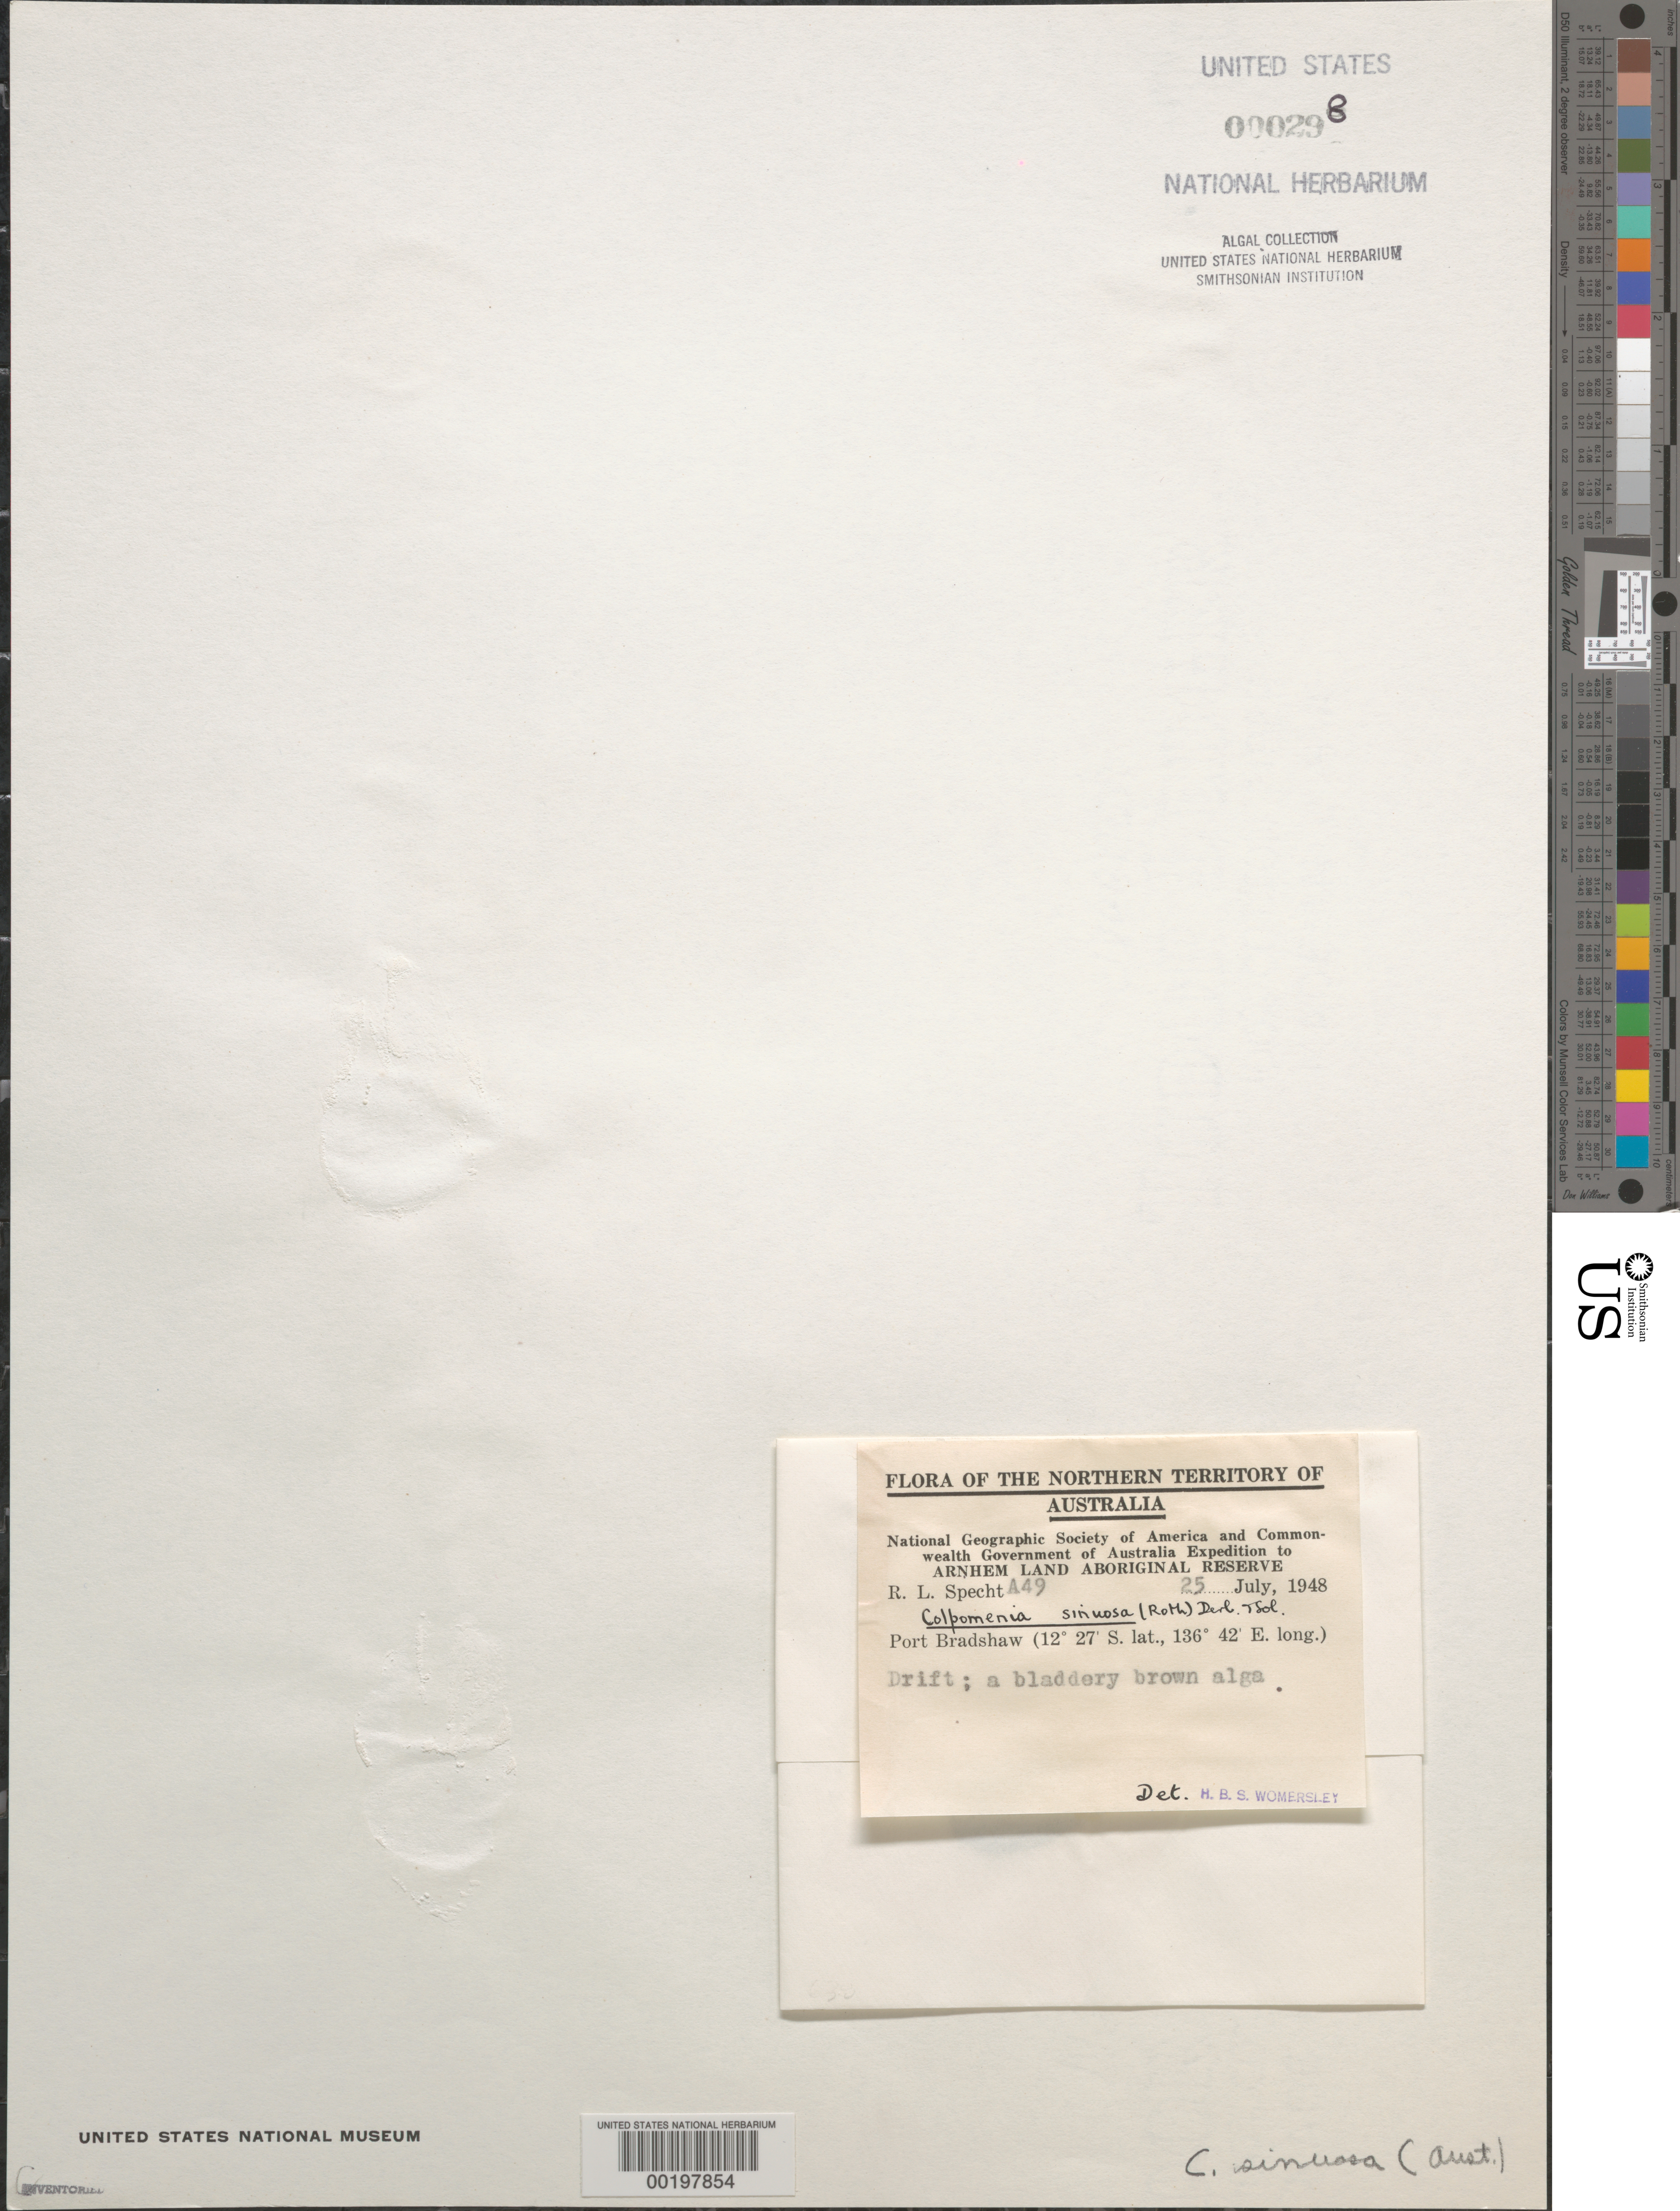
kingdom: Chromista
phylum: Ochrophyta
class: Phaeophyceae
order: Scytosiphonales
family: Scytosiphonaceae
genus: Colpomenia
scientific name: Colpomenia sinuosa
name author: (K. Mert. ex Roth) Derbes & Solier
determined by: Womersley, H. B. S.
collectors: R. L. Specht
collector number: A49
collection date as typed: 25 Jul 1948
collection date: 1948-07-25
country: Australia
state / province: Northern Territory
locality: Arnhem land aboriginal reserve, port bradshaw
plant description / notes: National Geographic Society of America and Commonwealth Government of Australia Expedition to Arnhem Land Aboriginal Reserve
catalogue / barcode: US 298